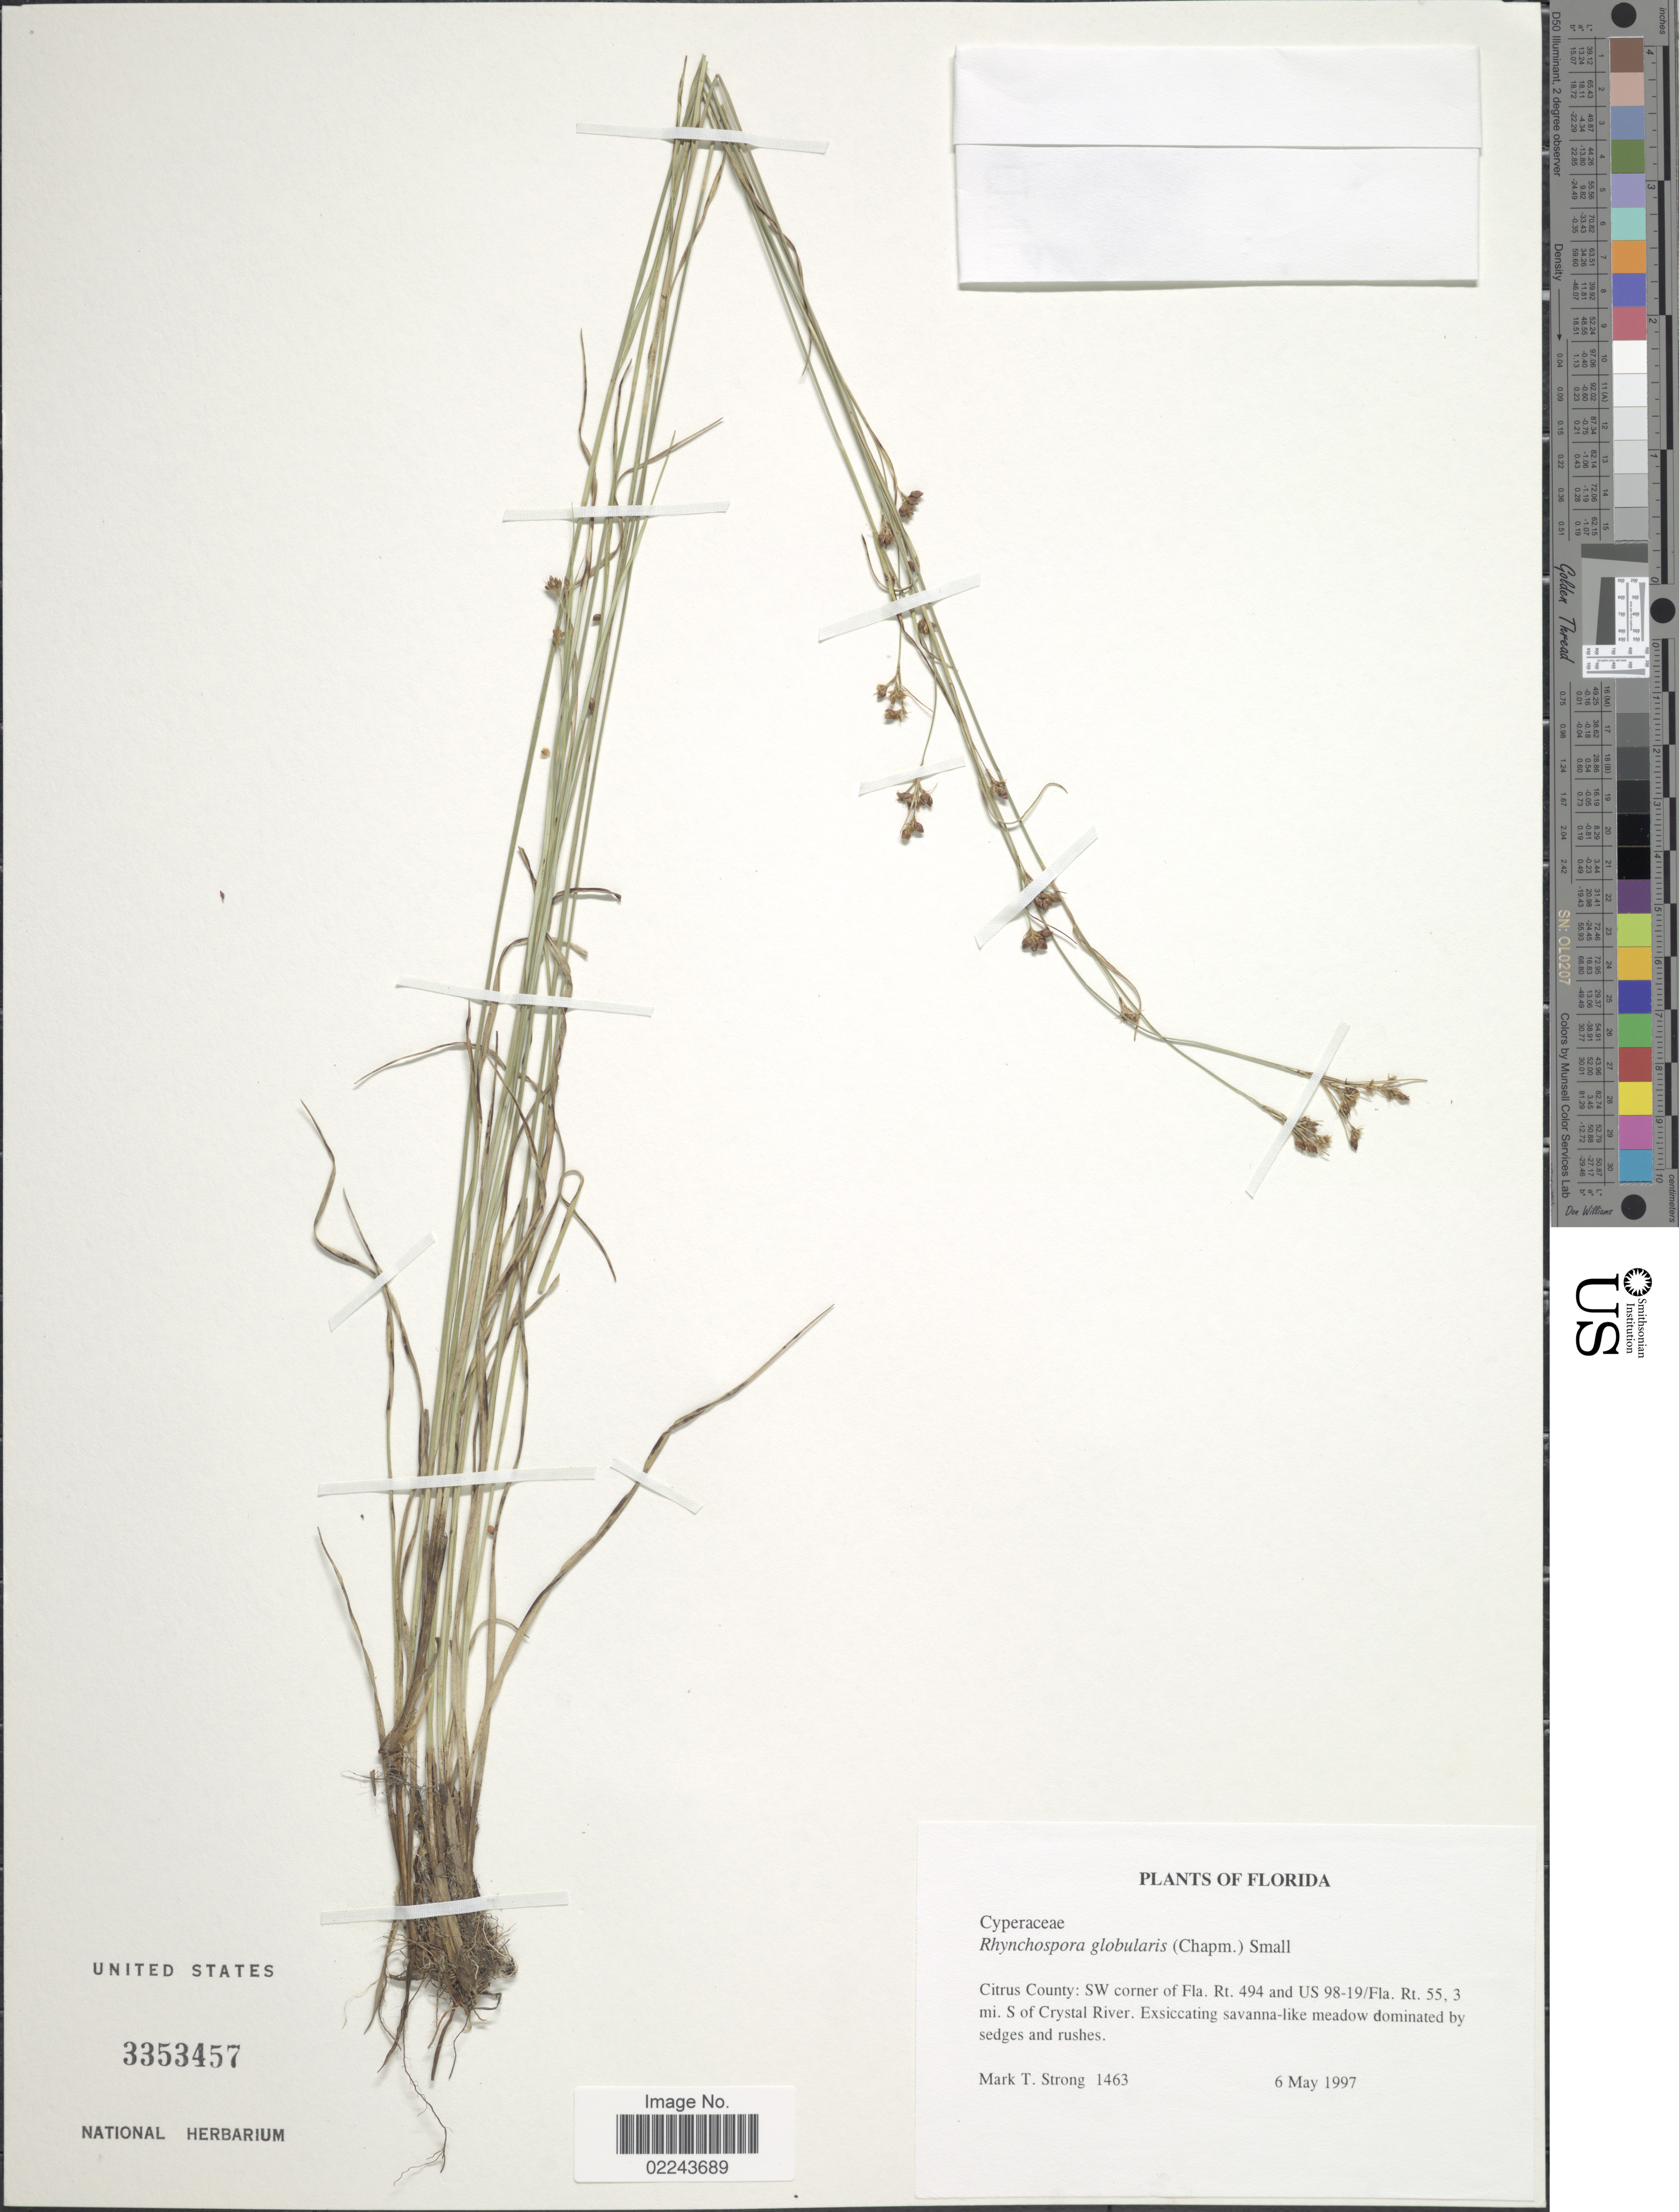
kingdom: Plantae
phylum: Tracheophyta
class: Liliopsida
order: Poales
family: Cyperaceae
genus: Rhynchospora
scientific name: Rhynchospora globularis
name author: (Chapm.) Small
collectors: M. T. Strong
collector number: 1463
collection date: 1997-05-06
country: United States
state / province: Florida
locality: Citrus County, SW corner of Fla. Rt. 494 and US 98-19/Fla Rt. 55.3 mi S of Crystal River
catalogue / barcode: US 3353457